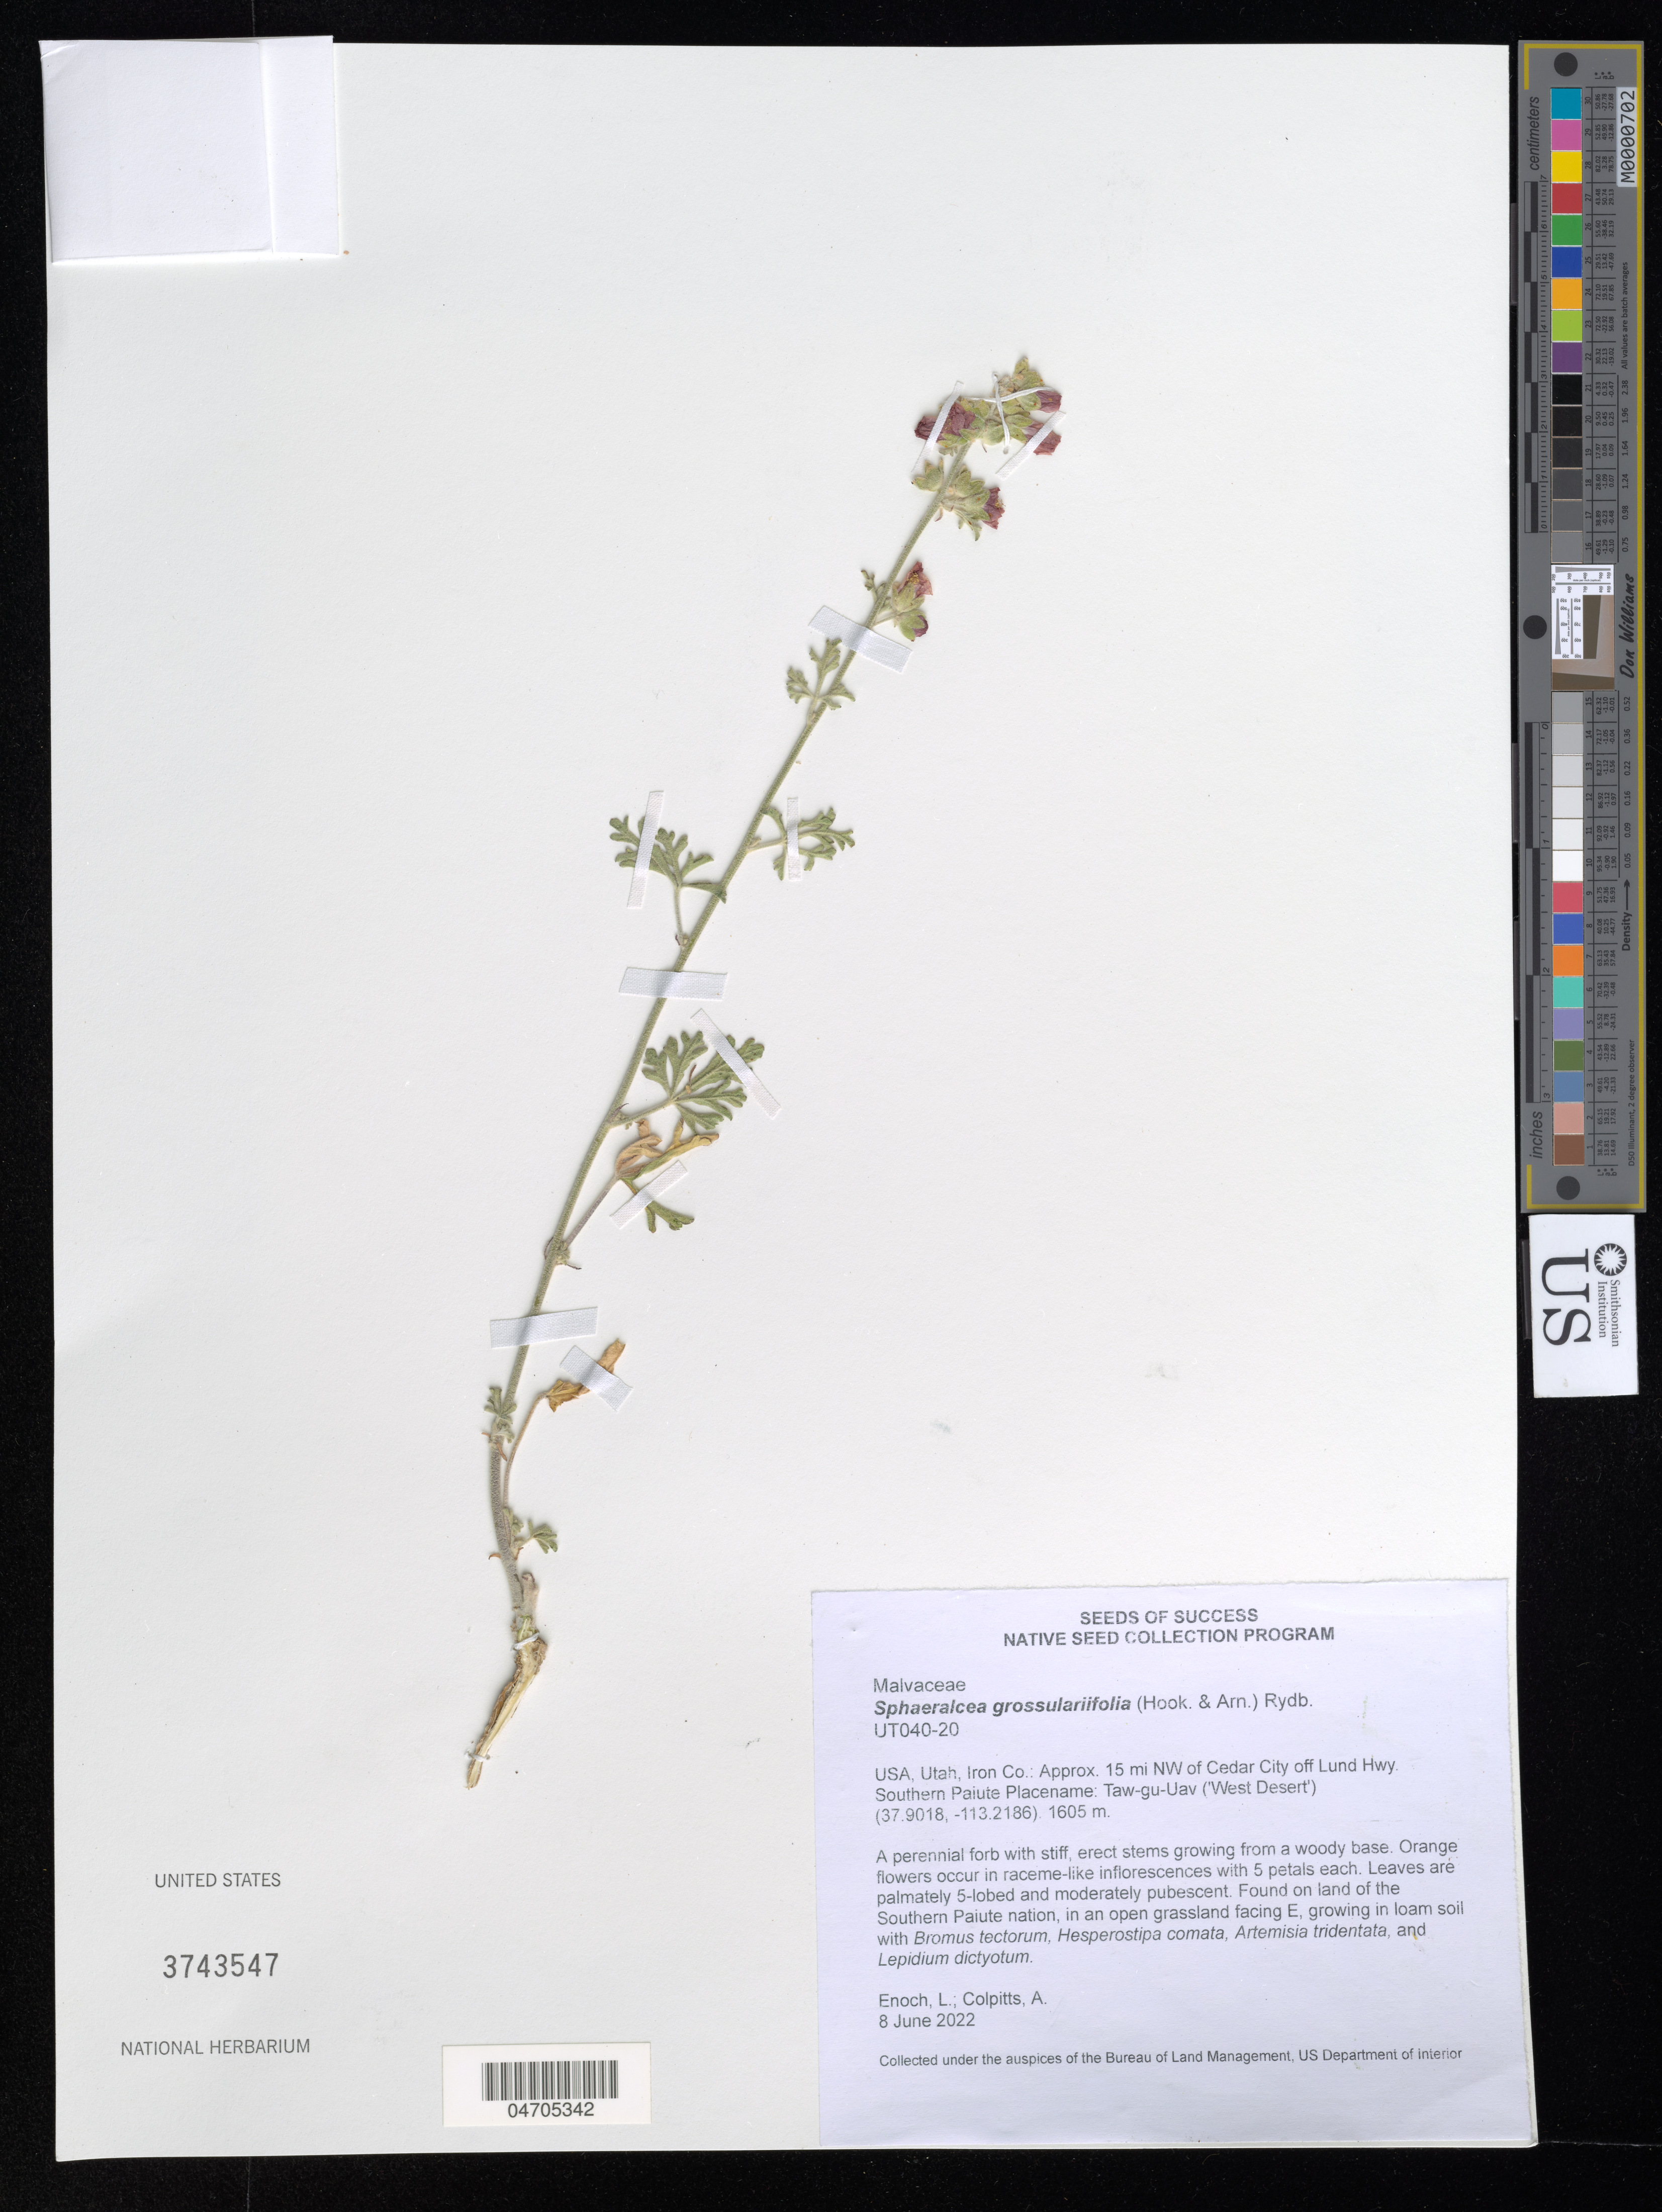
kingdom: Plantae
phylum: Tracheophyta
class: Magnoliopsida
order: Malvales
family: Malvaceae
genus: Sphaeralcea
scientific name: Sphaeralcea grossulariifolia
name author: (Hook. & Arn.) Rydb.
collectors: L. Enoch & A. Colpitts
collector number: UT040-20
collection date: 2022-06-08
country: United States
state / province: Utah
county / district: Iron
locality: Iron Co.: Approx. 15 mi NW of Cedar City off Lund Hwy. Southern Palute Placename: Taw-gu-Uav ('West Desert').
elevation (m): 1605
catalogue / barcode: US 3743547